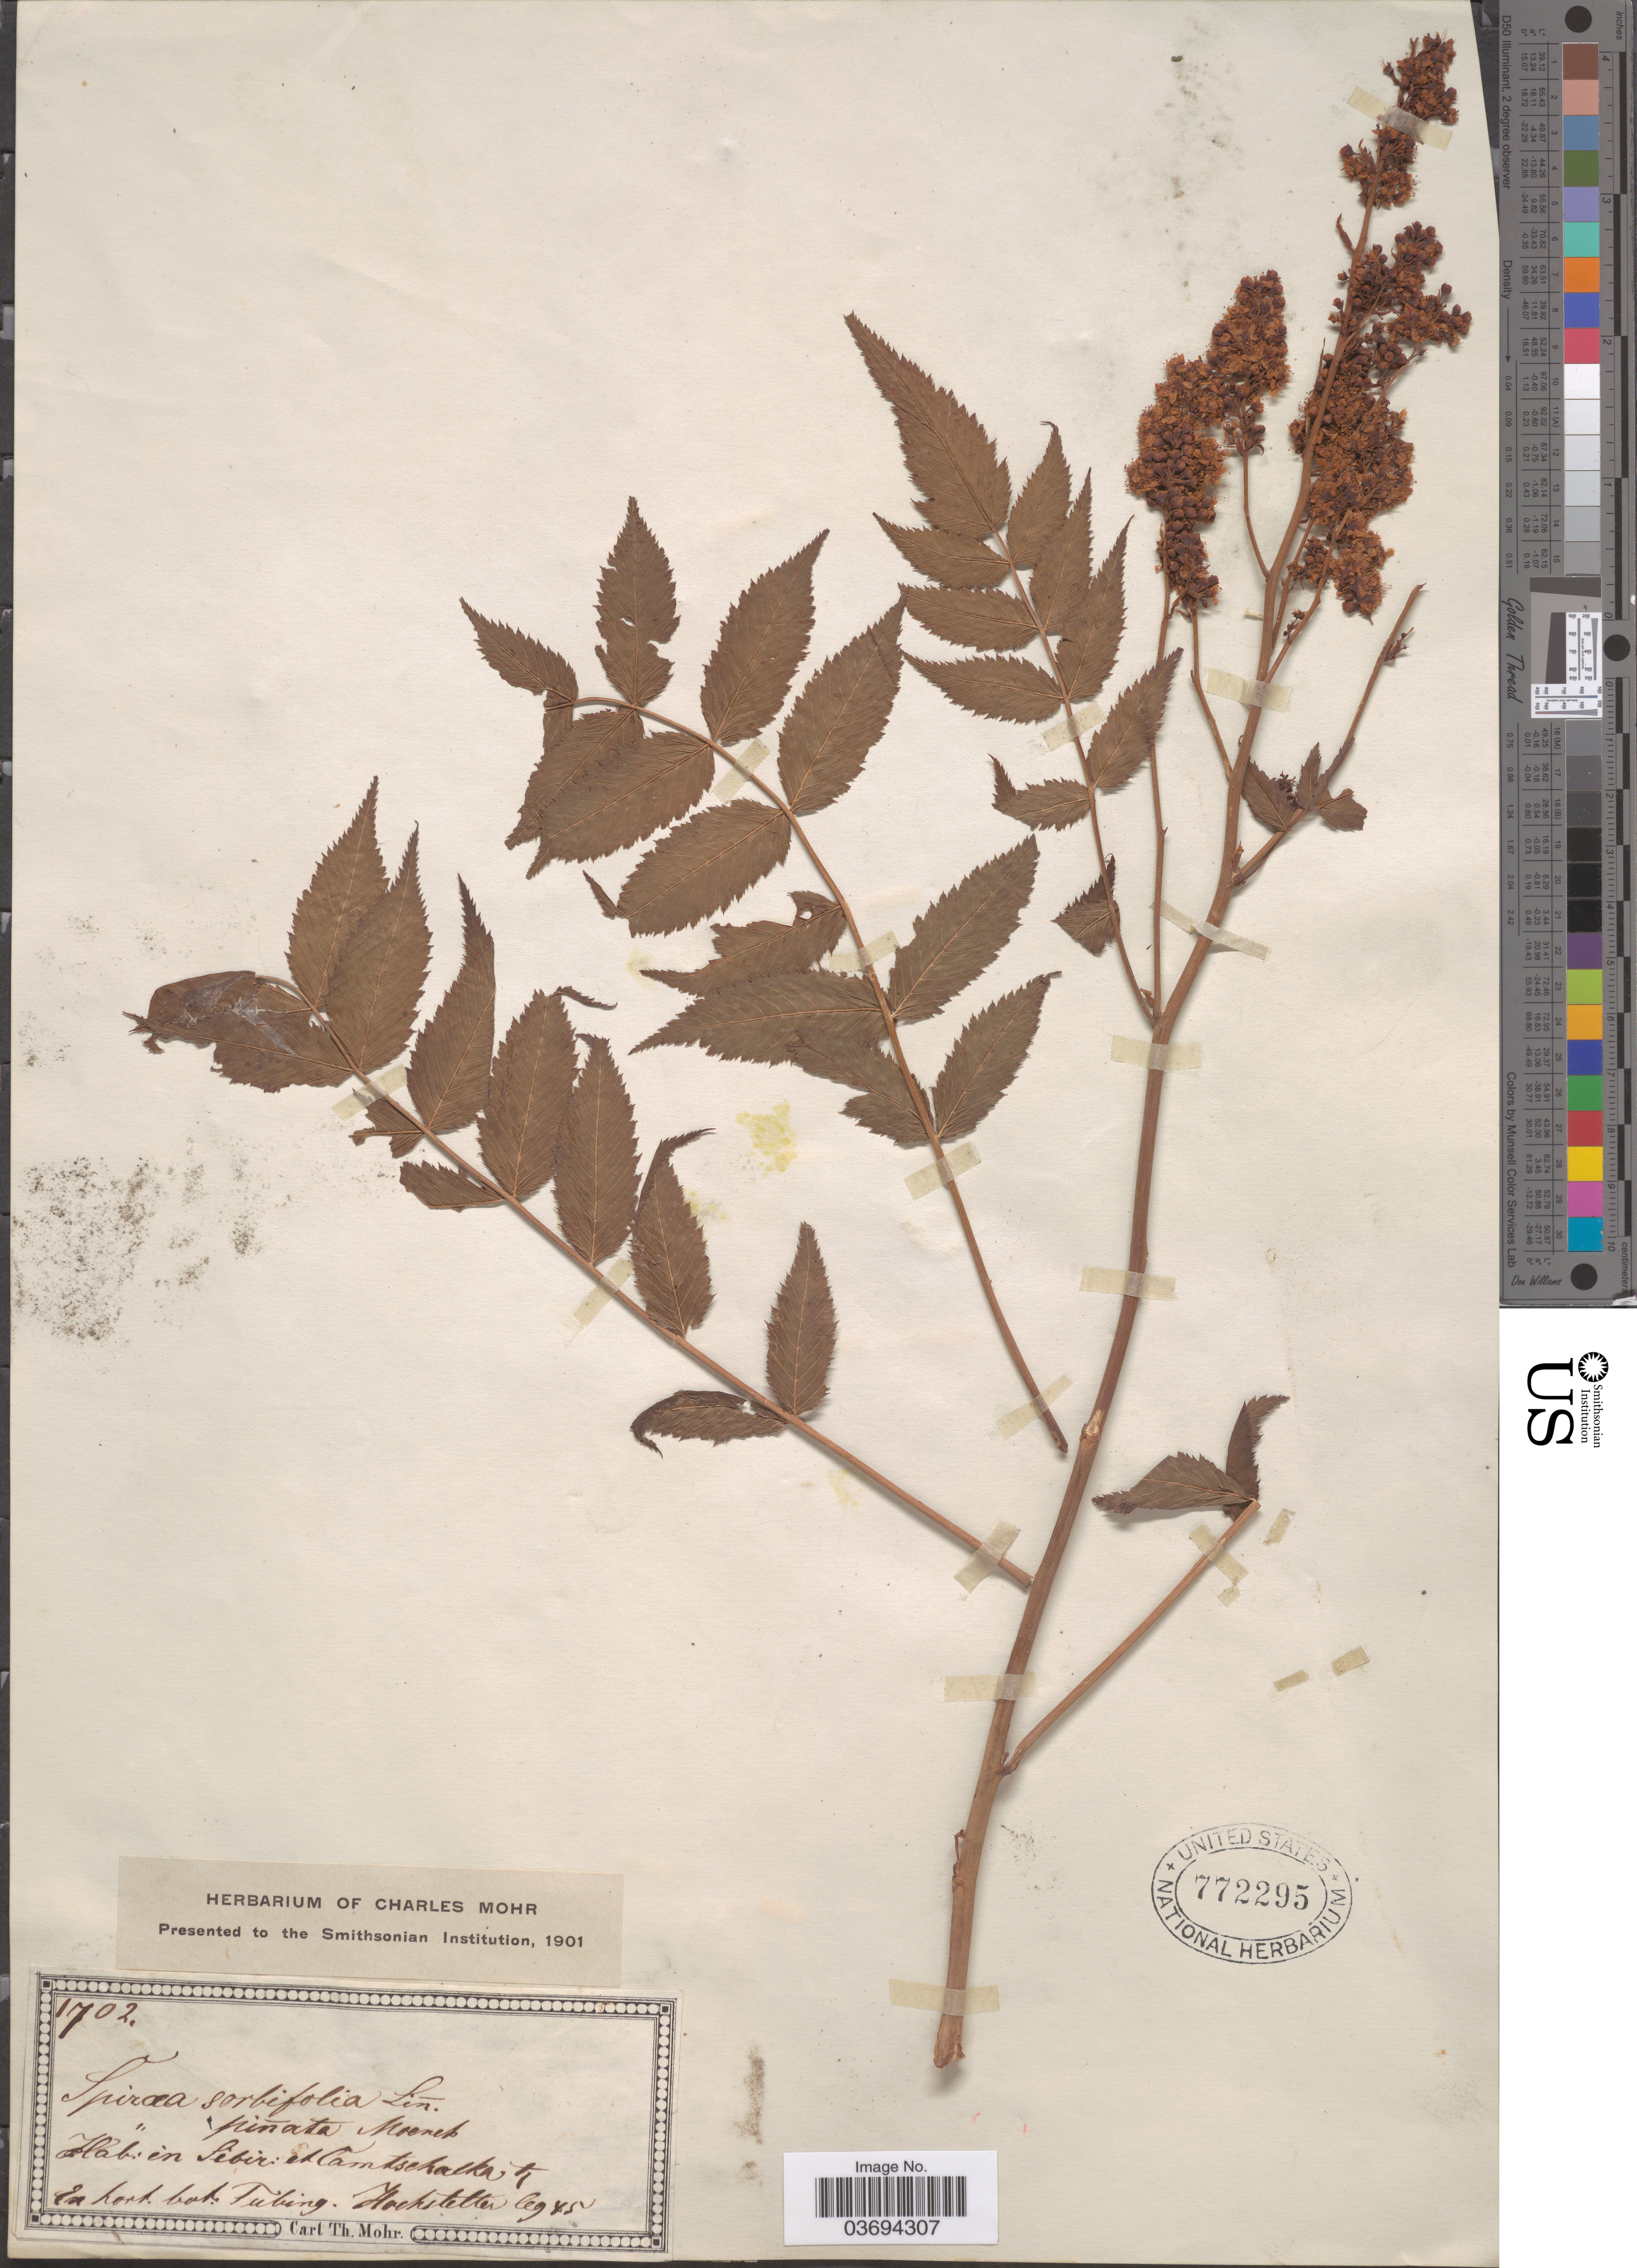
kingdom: Plantae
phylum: Tracheophyta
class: Magnoliopsida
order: Rosales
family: Rosaceae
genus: Sorbaria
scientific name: Sorbaria sorbifolia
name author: (L.) A. Braun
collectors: -. Hochstetter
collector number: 1702*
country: Russian Federation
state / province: Kamchatka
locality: In Sibir: Camtschatka.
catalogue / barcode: US 772295